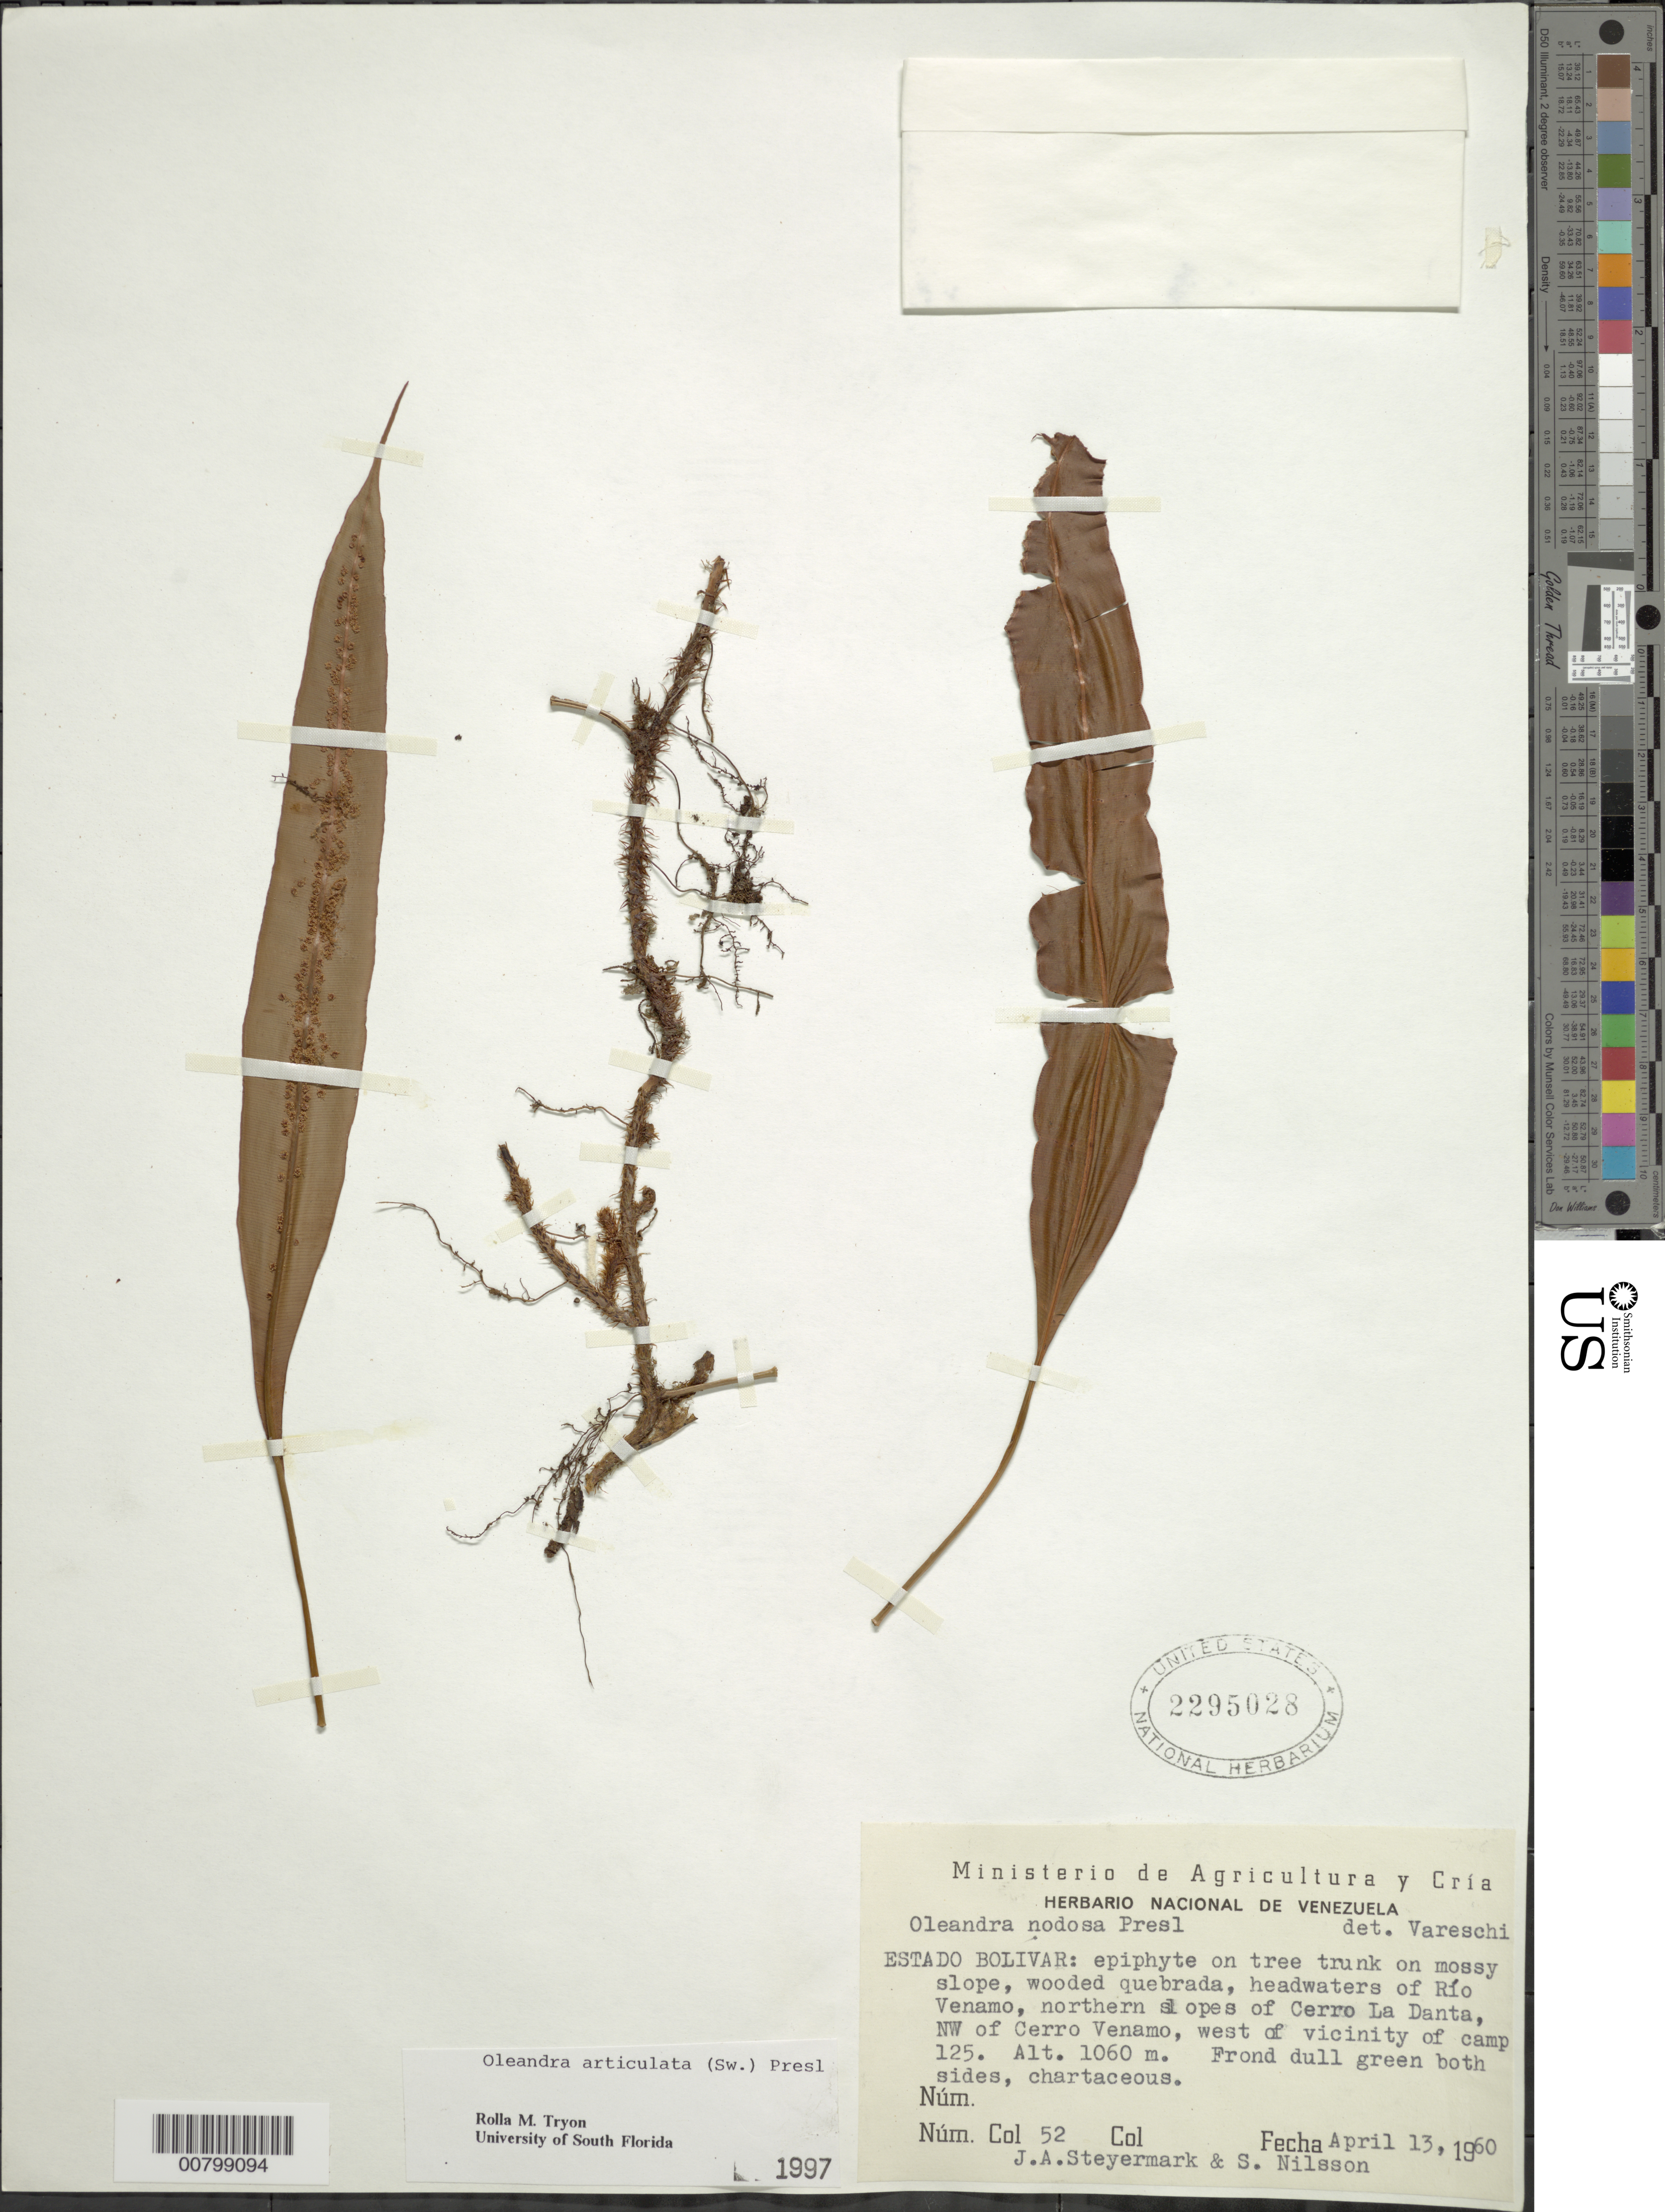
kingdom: Plantae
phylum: Tracheophyta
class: Polypodiopsida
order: Polypodiales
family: Oleandraceae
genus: Oleandra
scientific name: Oleandra articulata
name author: (Sw.) C. Presl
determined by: Tryon, Rolla M., Jr.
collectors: J. Steyermark & S. Nilsson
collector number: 60 52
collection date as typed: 13-Apr-60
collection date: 1960-04-13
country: Venezuela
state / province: Bolívar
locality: Río Venamo headwaters, W of vic of road campamento 125, on northern slopes of Cerro La Danta, NW of cerro Venamo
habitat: Wooded quebrada along headwaters of rio; on tree trunk on mossy slope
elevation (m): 1040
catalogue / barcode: US 2295028